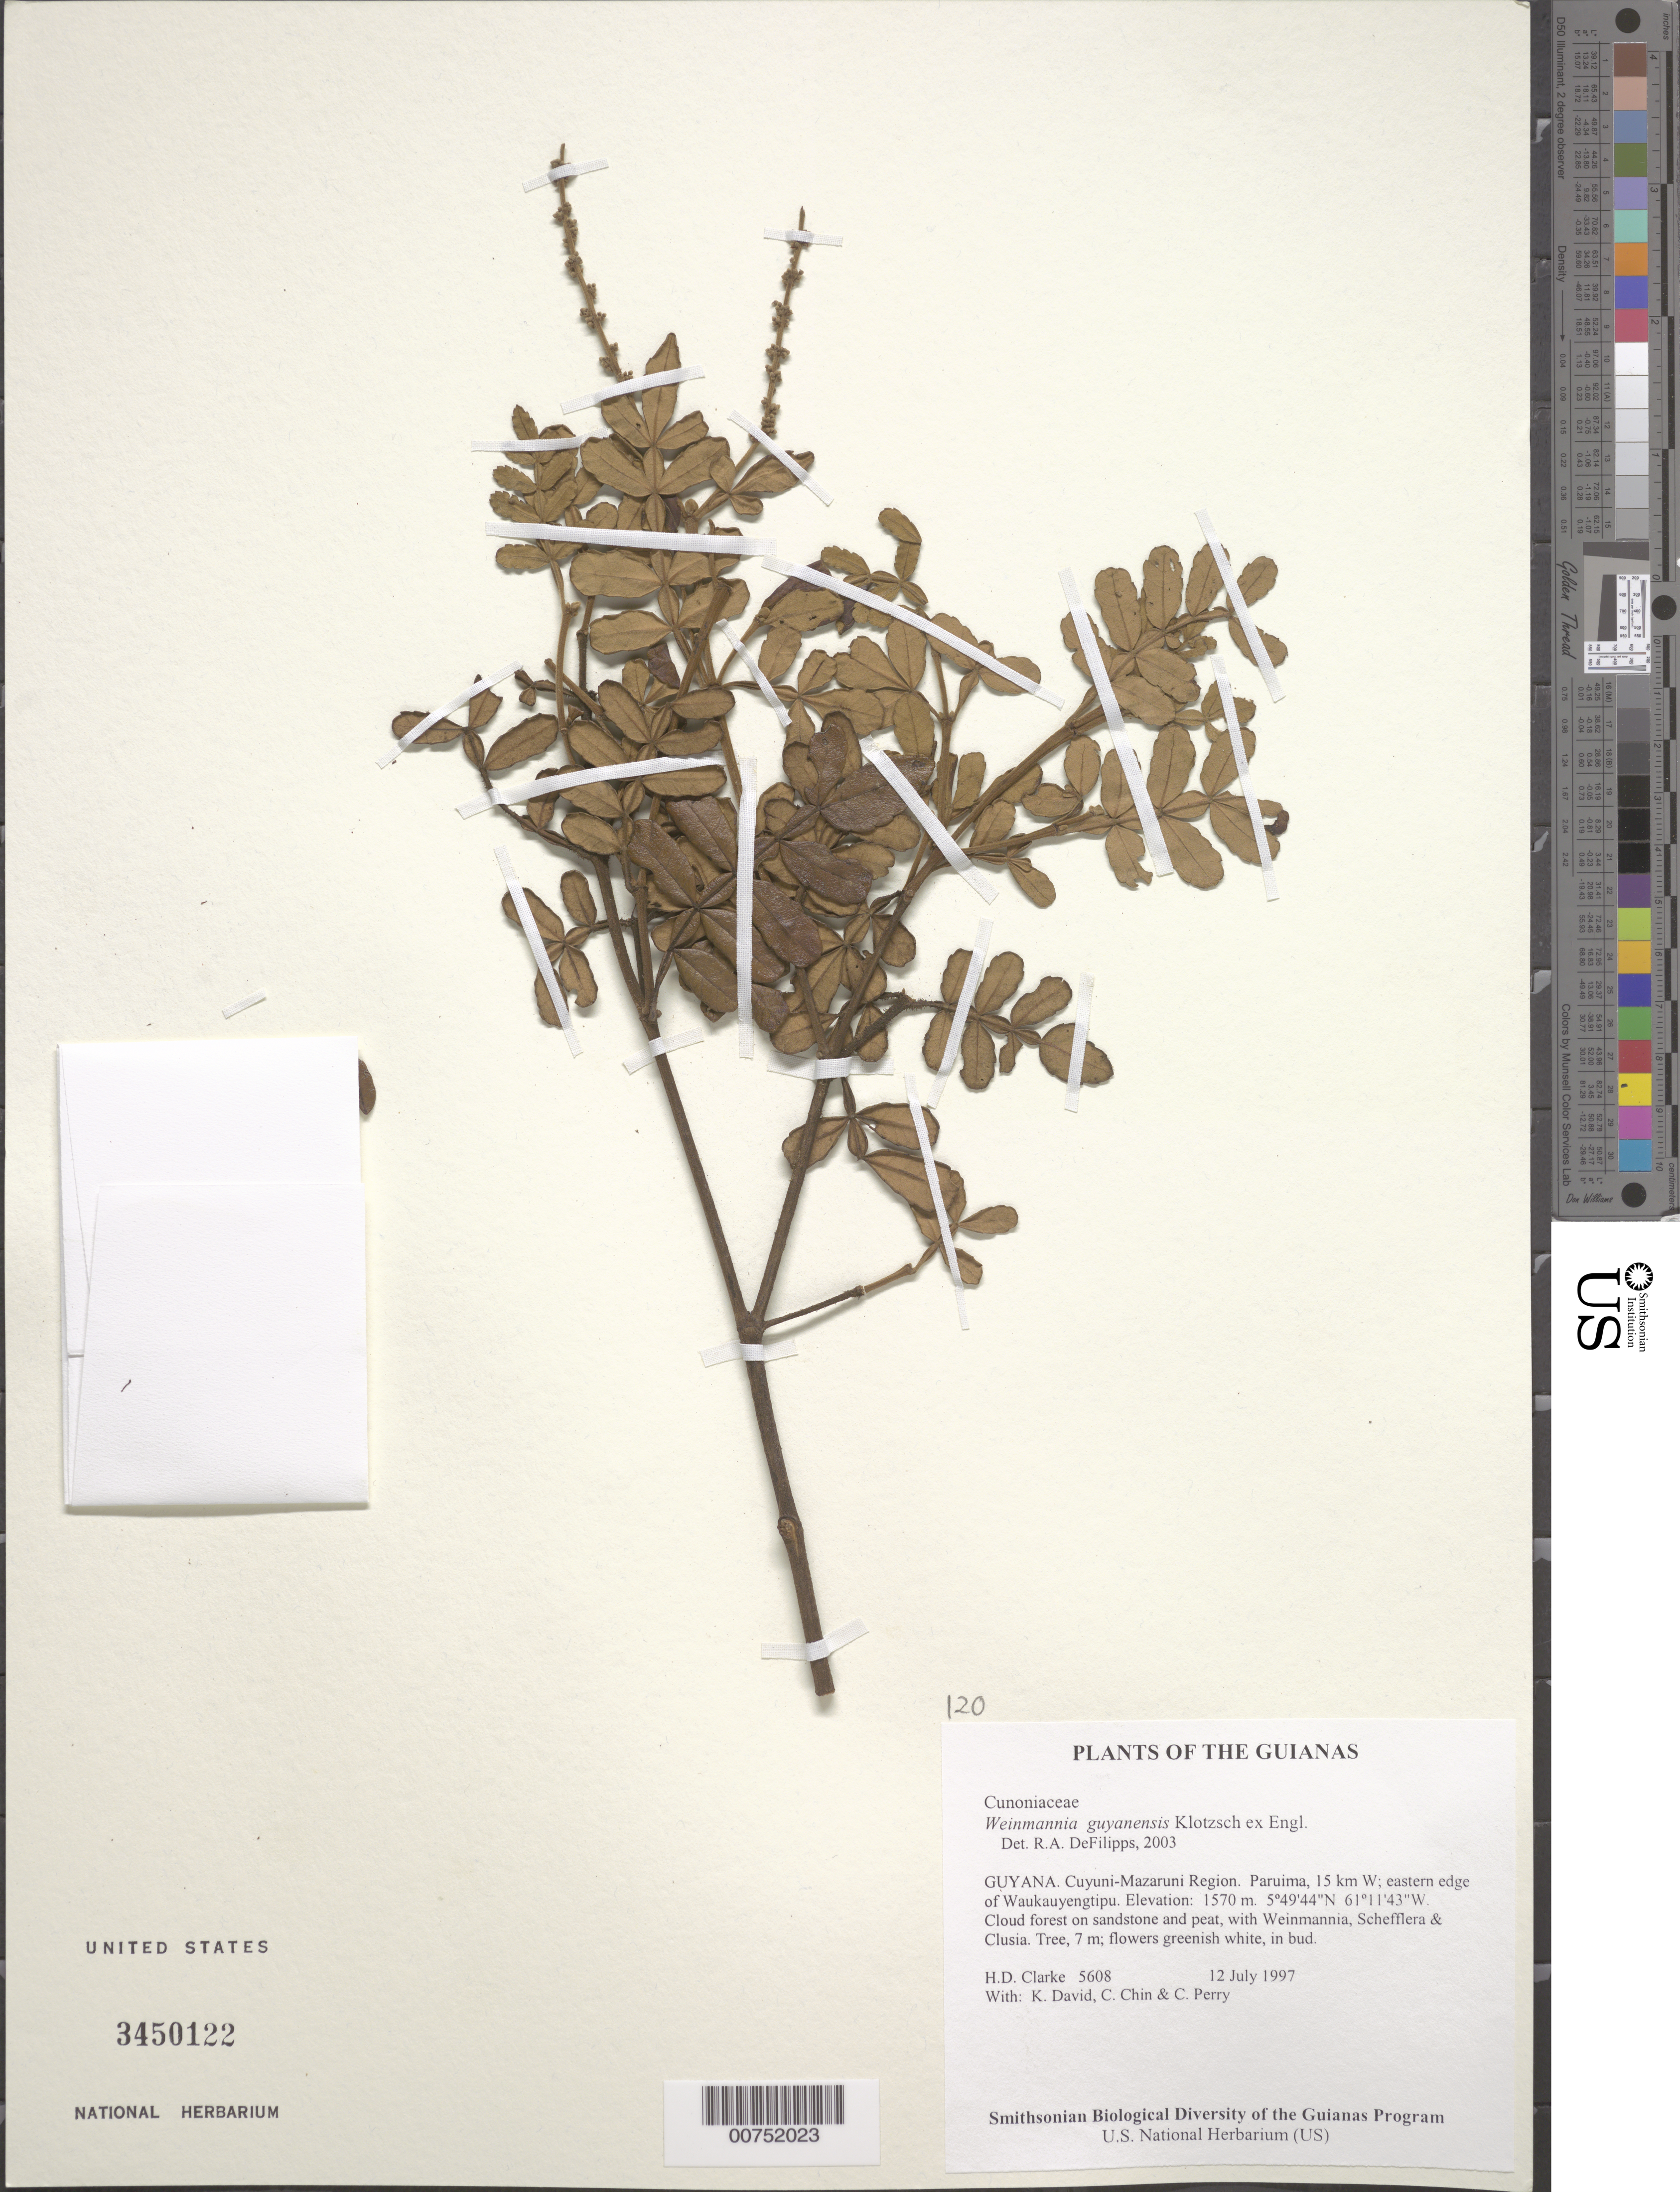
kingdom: Plantae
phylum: Tracheophyta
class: Magnoliopsida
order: Oxalidales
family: Cunoniaceae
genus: Weinmannia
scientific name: Weinmannia guyanensis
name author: Klotzsch ex Engl.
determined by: DeFilipps, R. A.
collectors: H. D. Clarke, K. David, C. Chin & C. Perry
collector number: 5608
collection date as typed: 12 July 1997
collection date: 1997-07-12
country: Guyana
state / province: Cuyuni-Mazaruni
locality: Paruima, 15 km W; eastern edge of Waukauyengtipu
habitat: Cloud forest on sandstone and peat, with Weinmannia, Schefflera & Clusia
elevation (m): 1570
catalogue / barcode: US 3450122